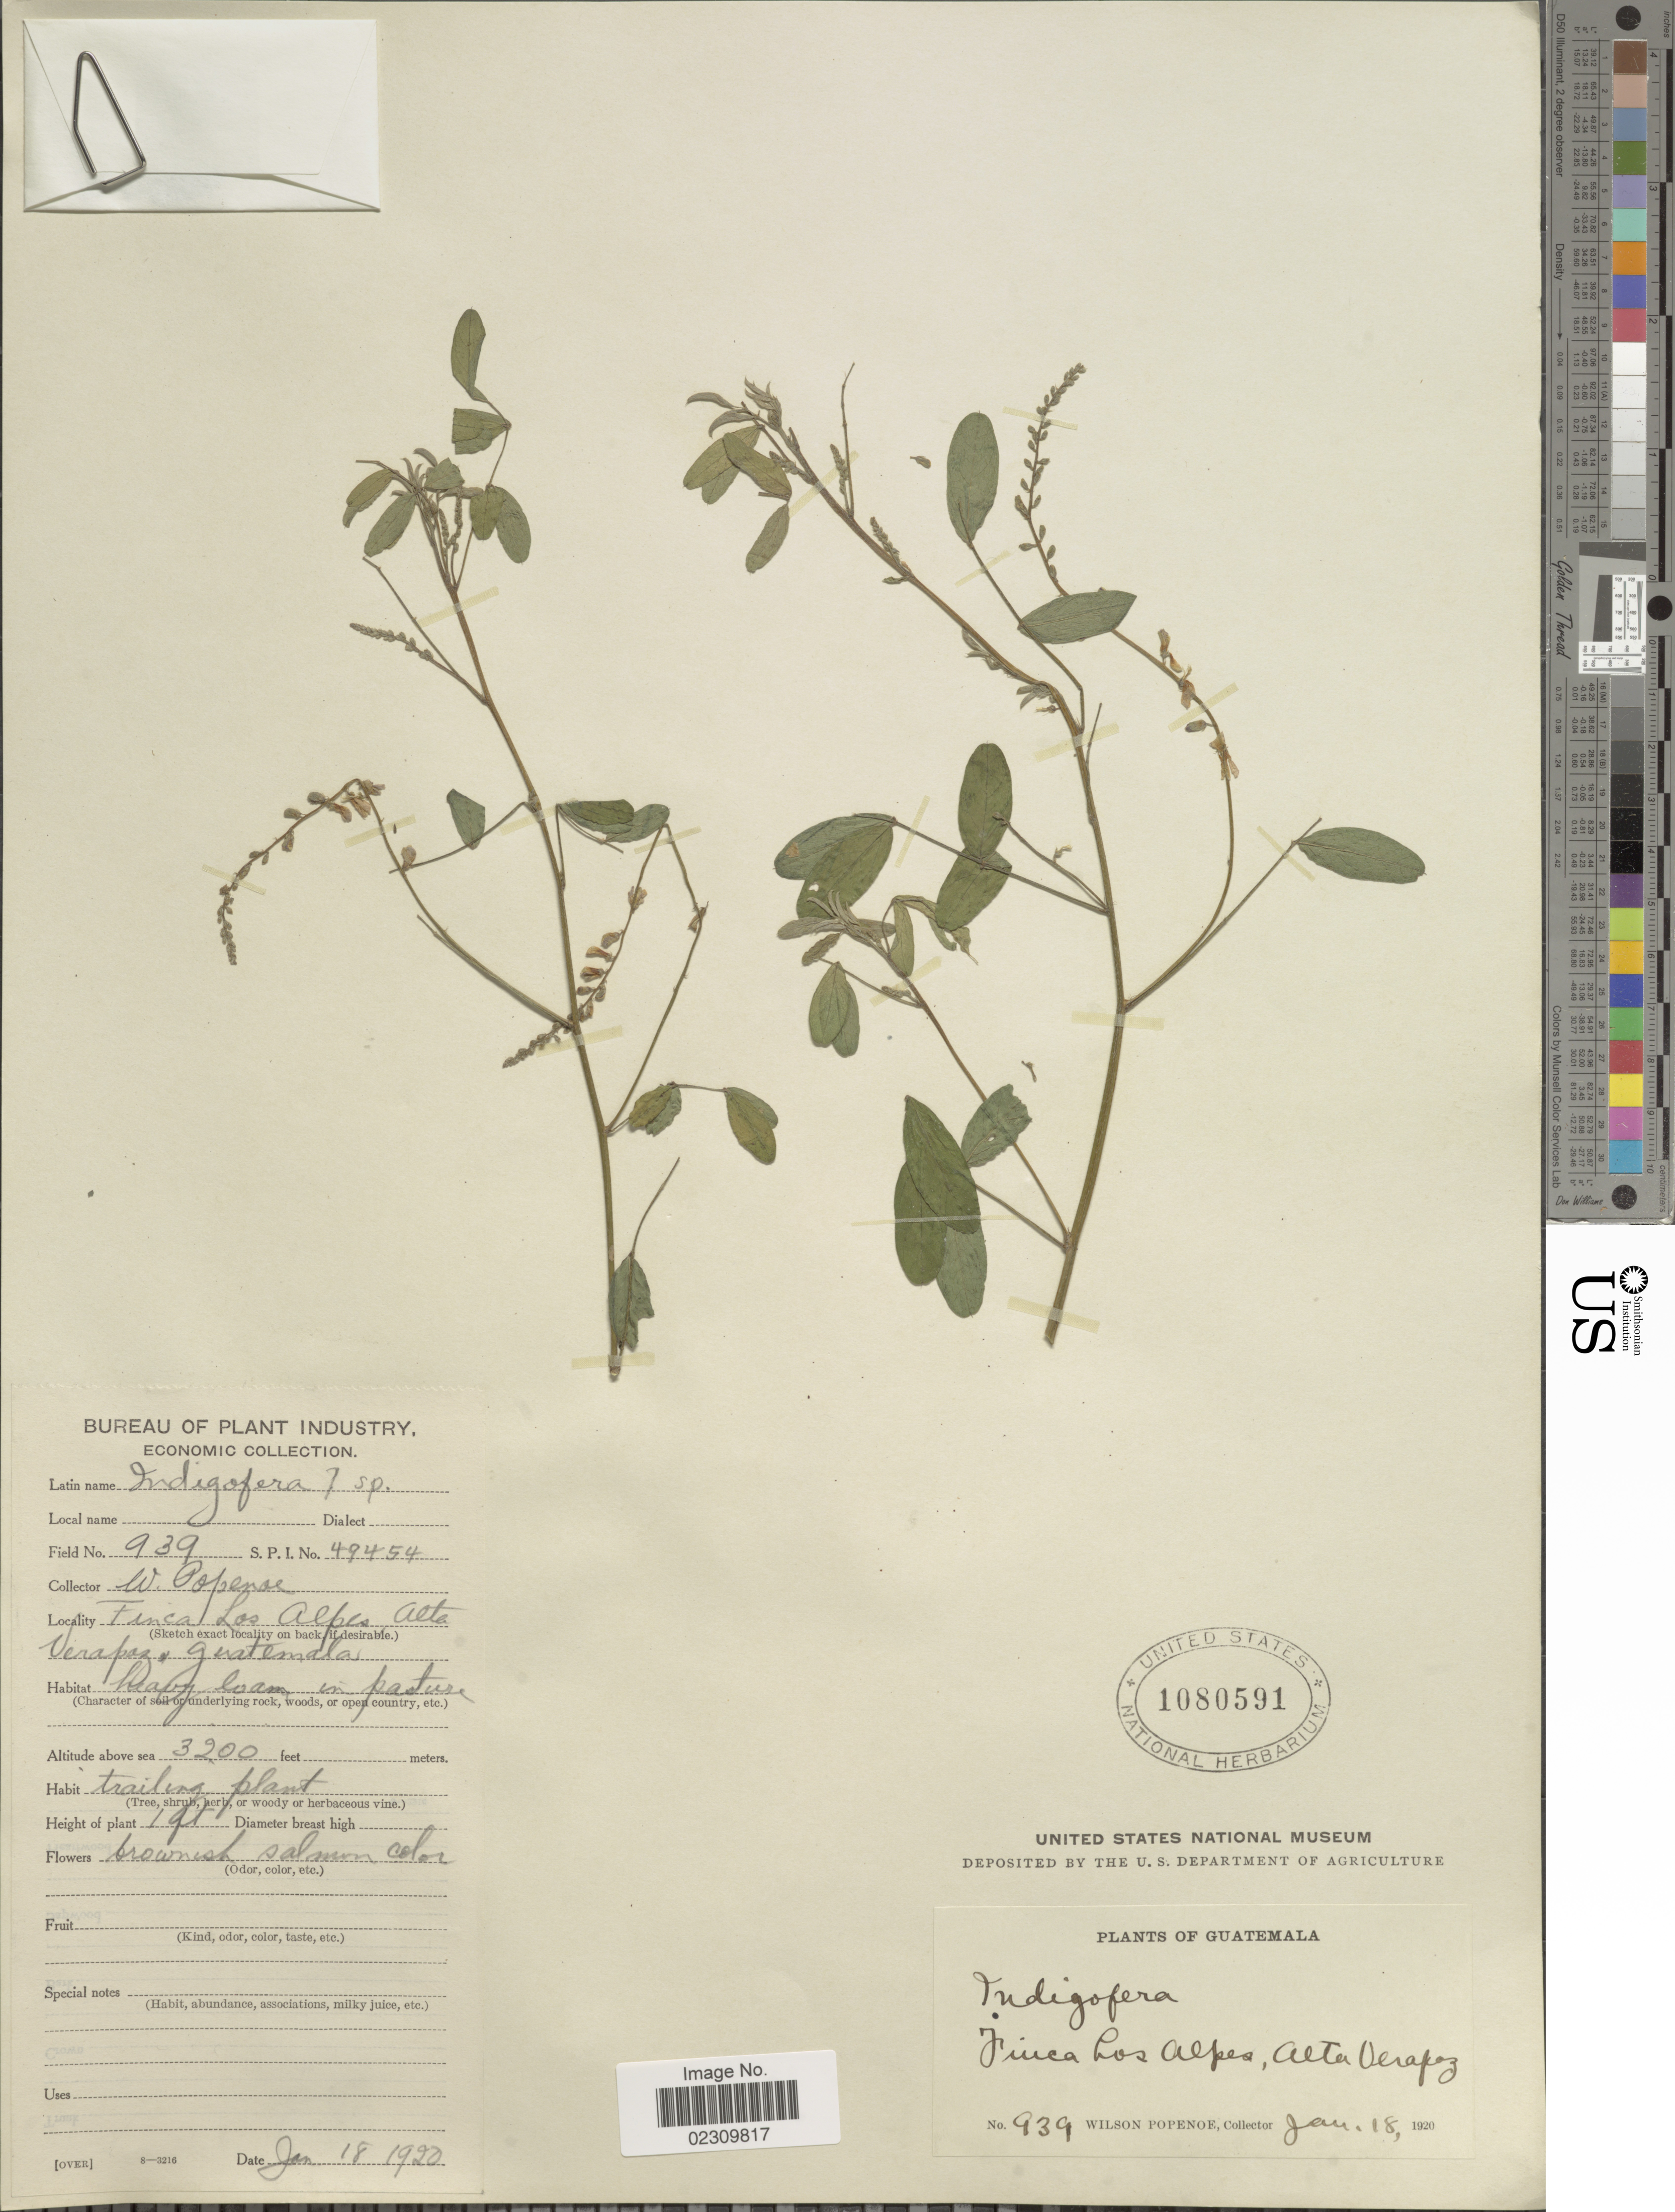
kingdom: Plantae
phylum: Tracheophyta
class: Magnoliopsida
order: Fabales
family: Fabaceae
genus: Indigofera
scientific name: Indigofera mucronata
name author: Lam.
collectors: W. Popenoe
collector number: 939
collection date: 1920-01-18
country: Guatemala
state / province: Alta Verapaz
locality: Finca Los Alpes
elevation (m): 975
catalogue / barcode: US 1080591